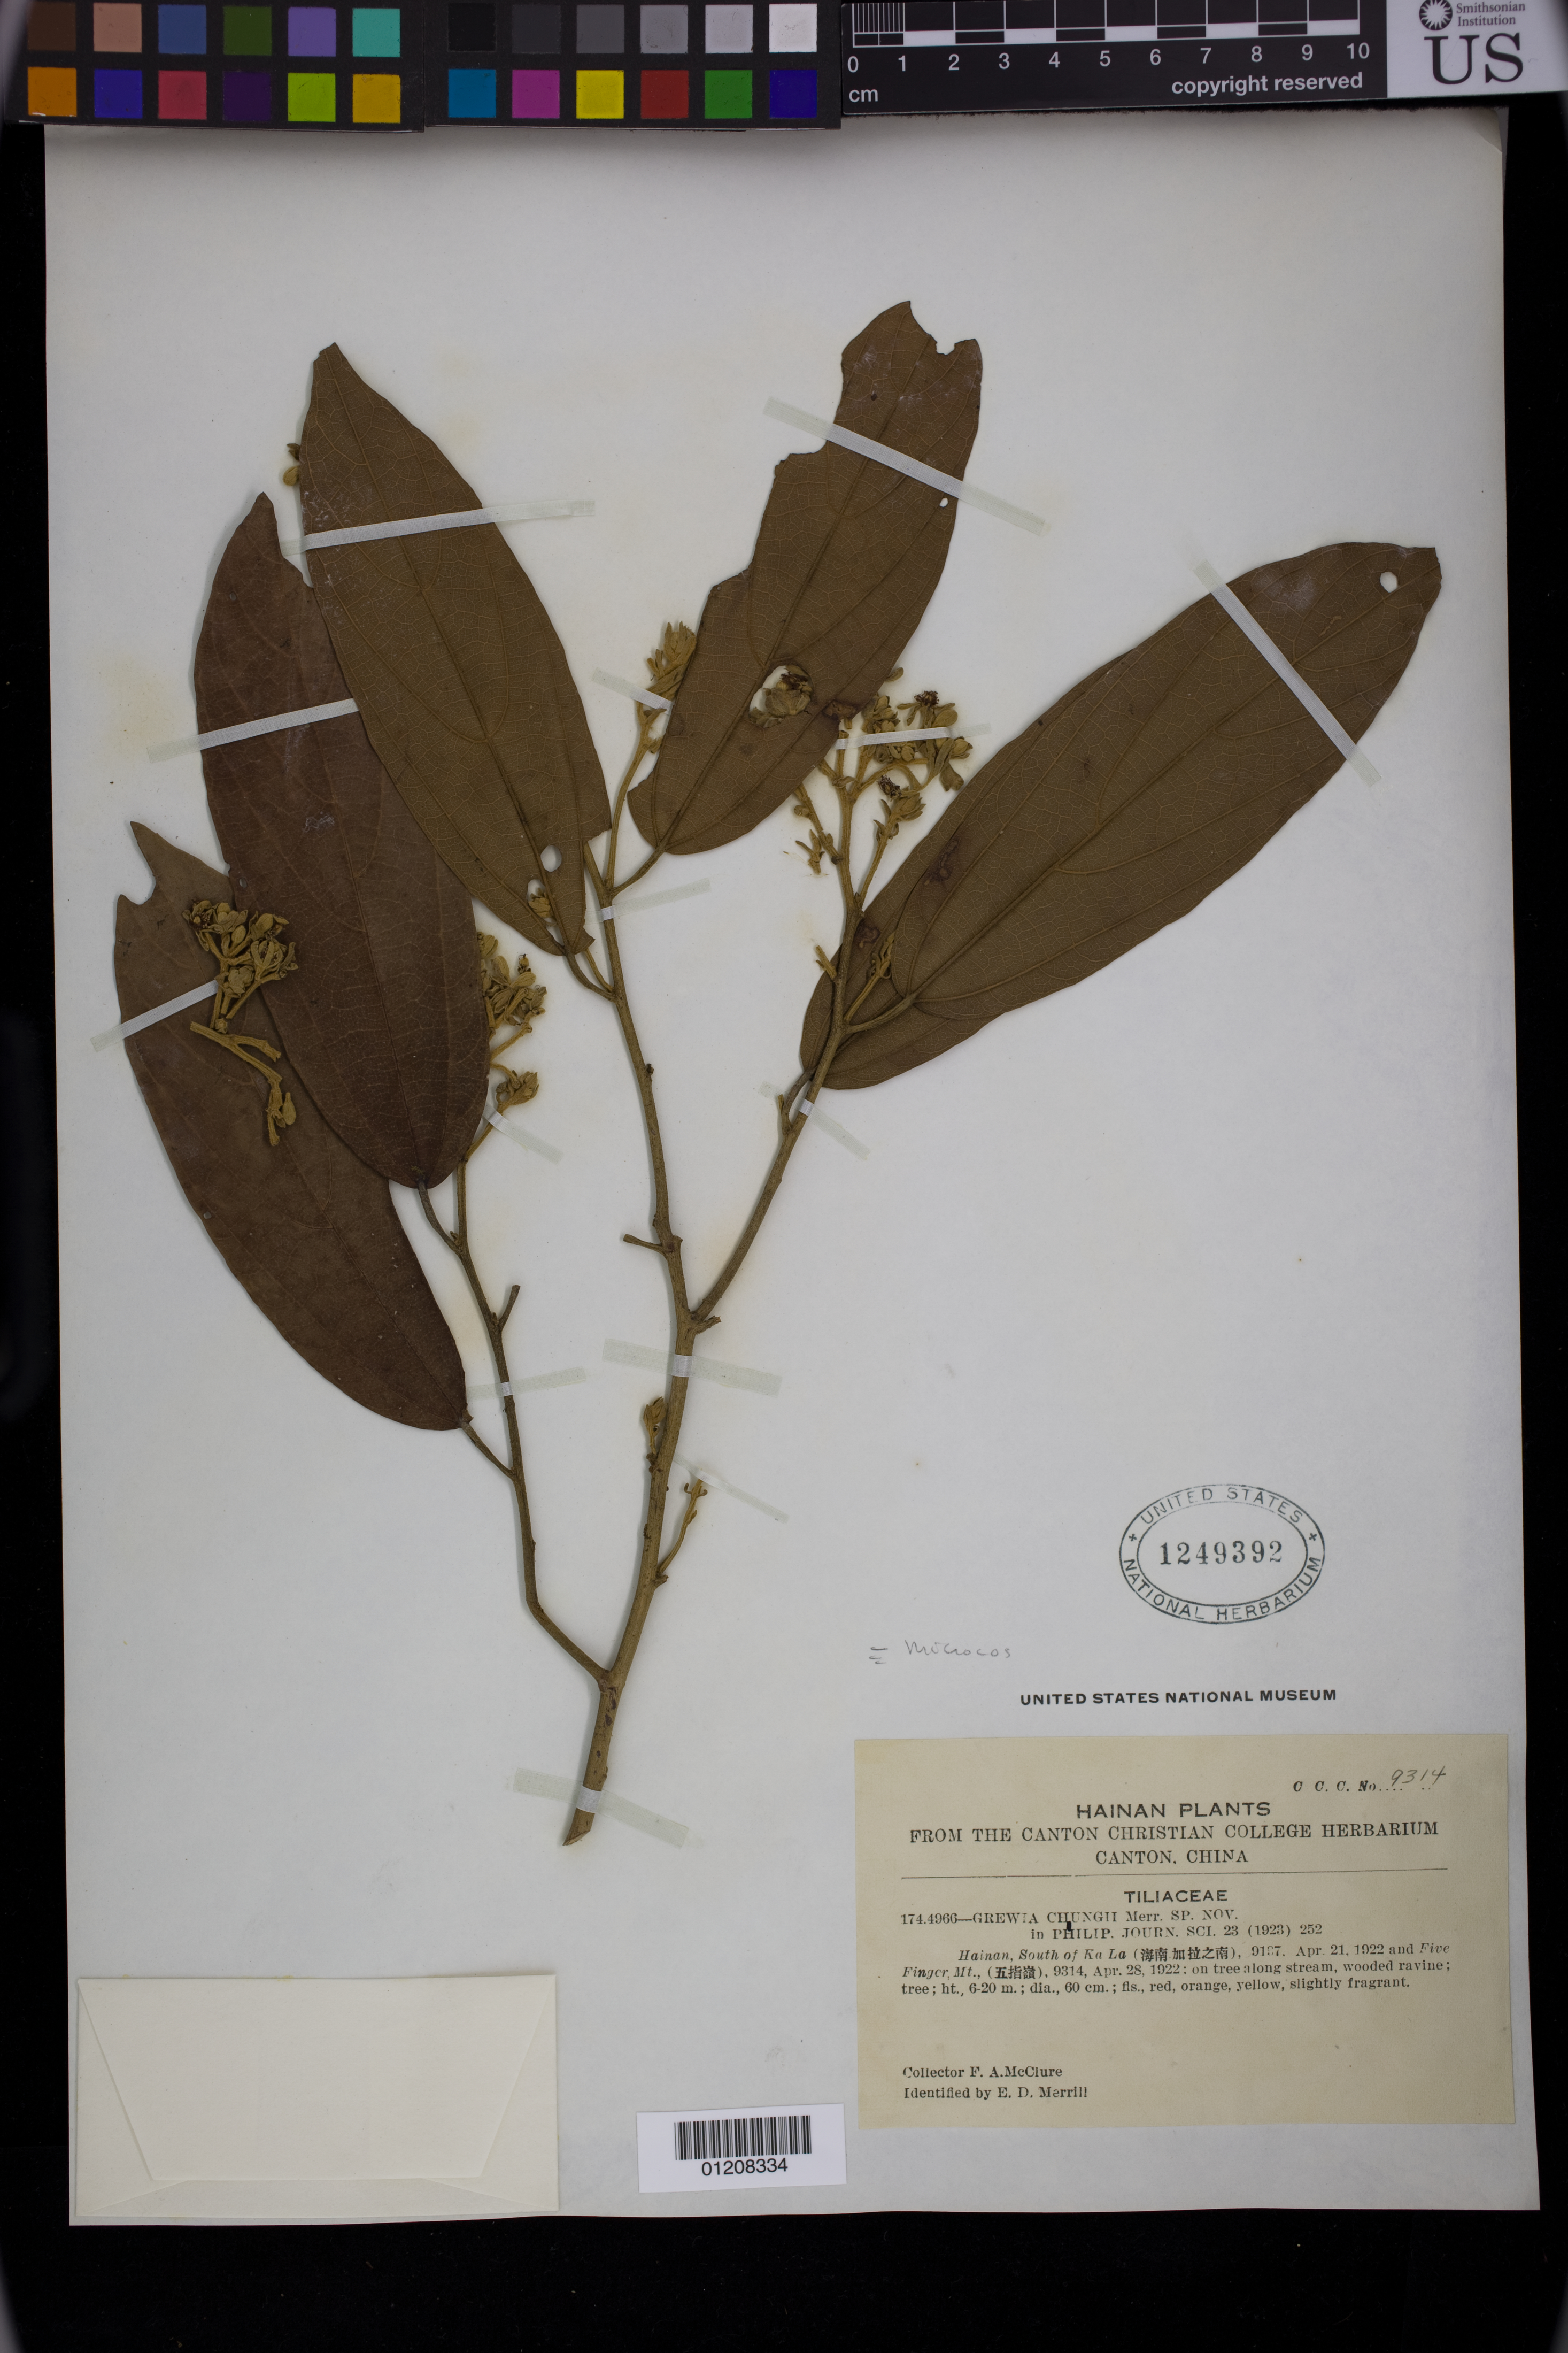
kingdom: Plantae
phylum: Tracheophyta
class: Magnoliopsida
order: Malvales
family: Malvaceae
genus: Microcos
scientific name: Microcos chungii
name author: (Merr.) Chun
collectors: F. A. McClure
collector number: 9314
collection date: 1922-04-21/1922-04-28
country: China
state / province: Hainan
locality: South of Ka La, and Five Finger, Mt.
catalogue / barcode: US 1249392